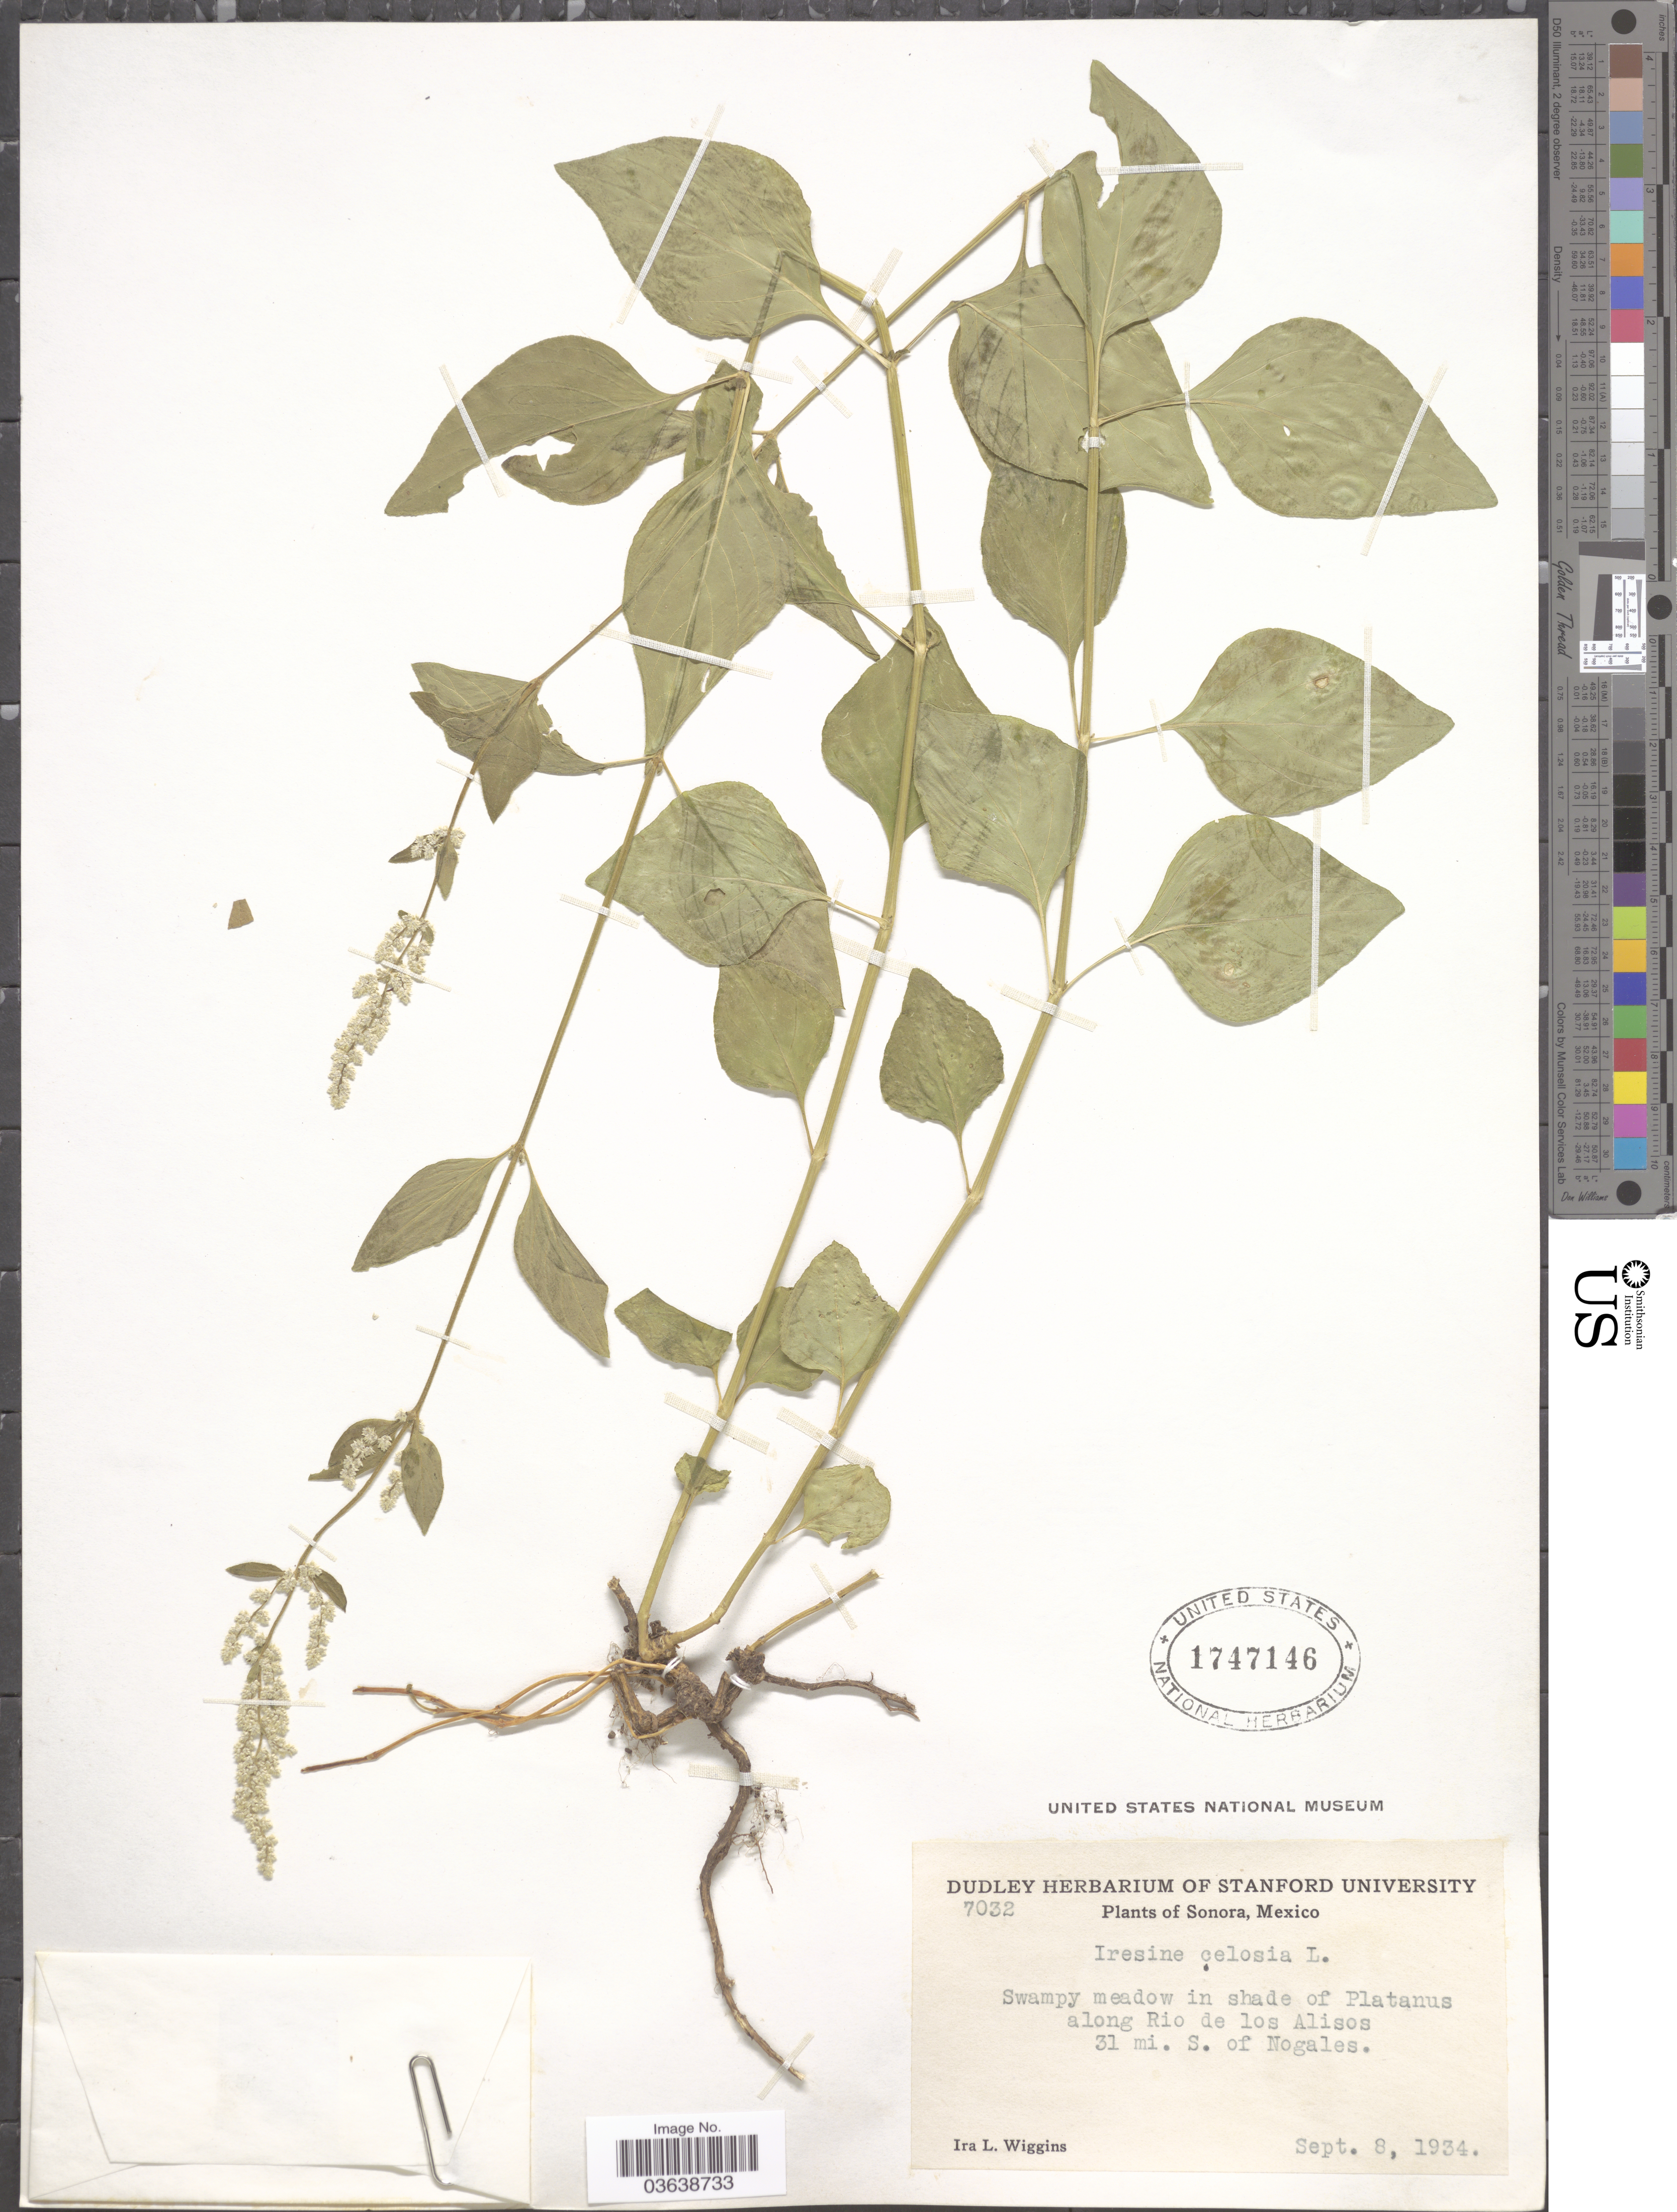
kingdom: Plantae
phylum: Tracheophyta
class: Magnoliopsida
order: Caryophyllales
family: Amaranthaceae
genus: Iresine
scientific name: Iresine celosia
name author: L.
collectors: I. L. Wiggins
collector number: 7032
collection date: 1934-09-08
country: Mexico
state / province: Sonora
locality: Along Rio de los Alisos 31 mi. S. of Nogales.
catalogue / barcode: US 1747146